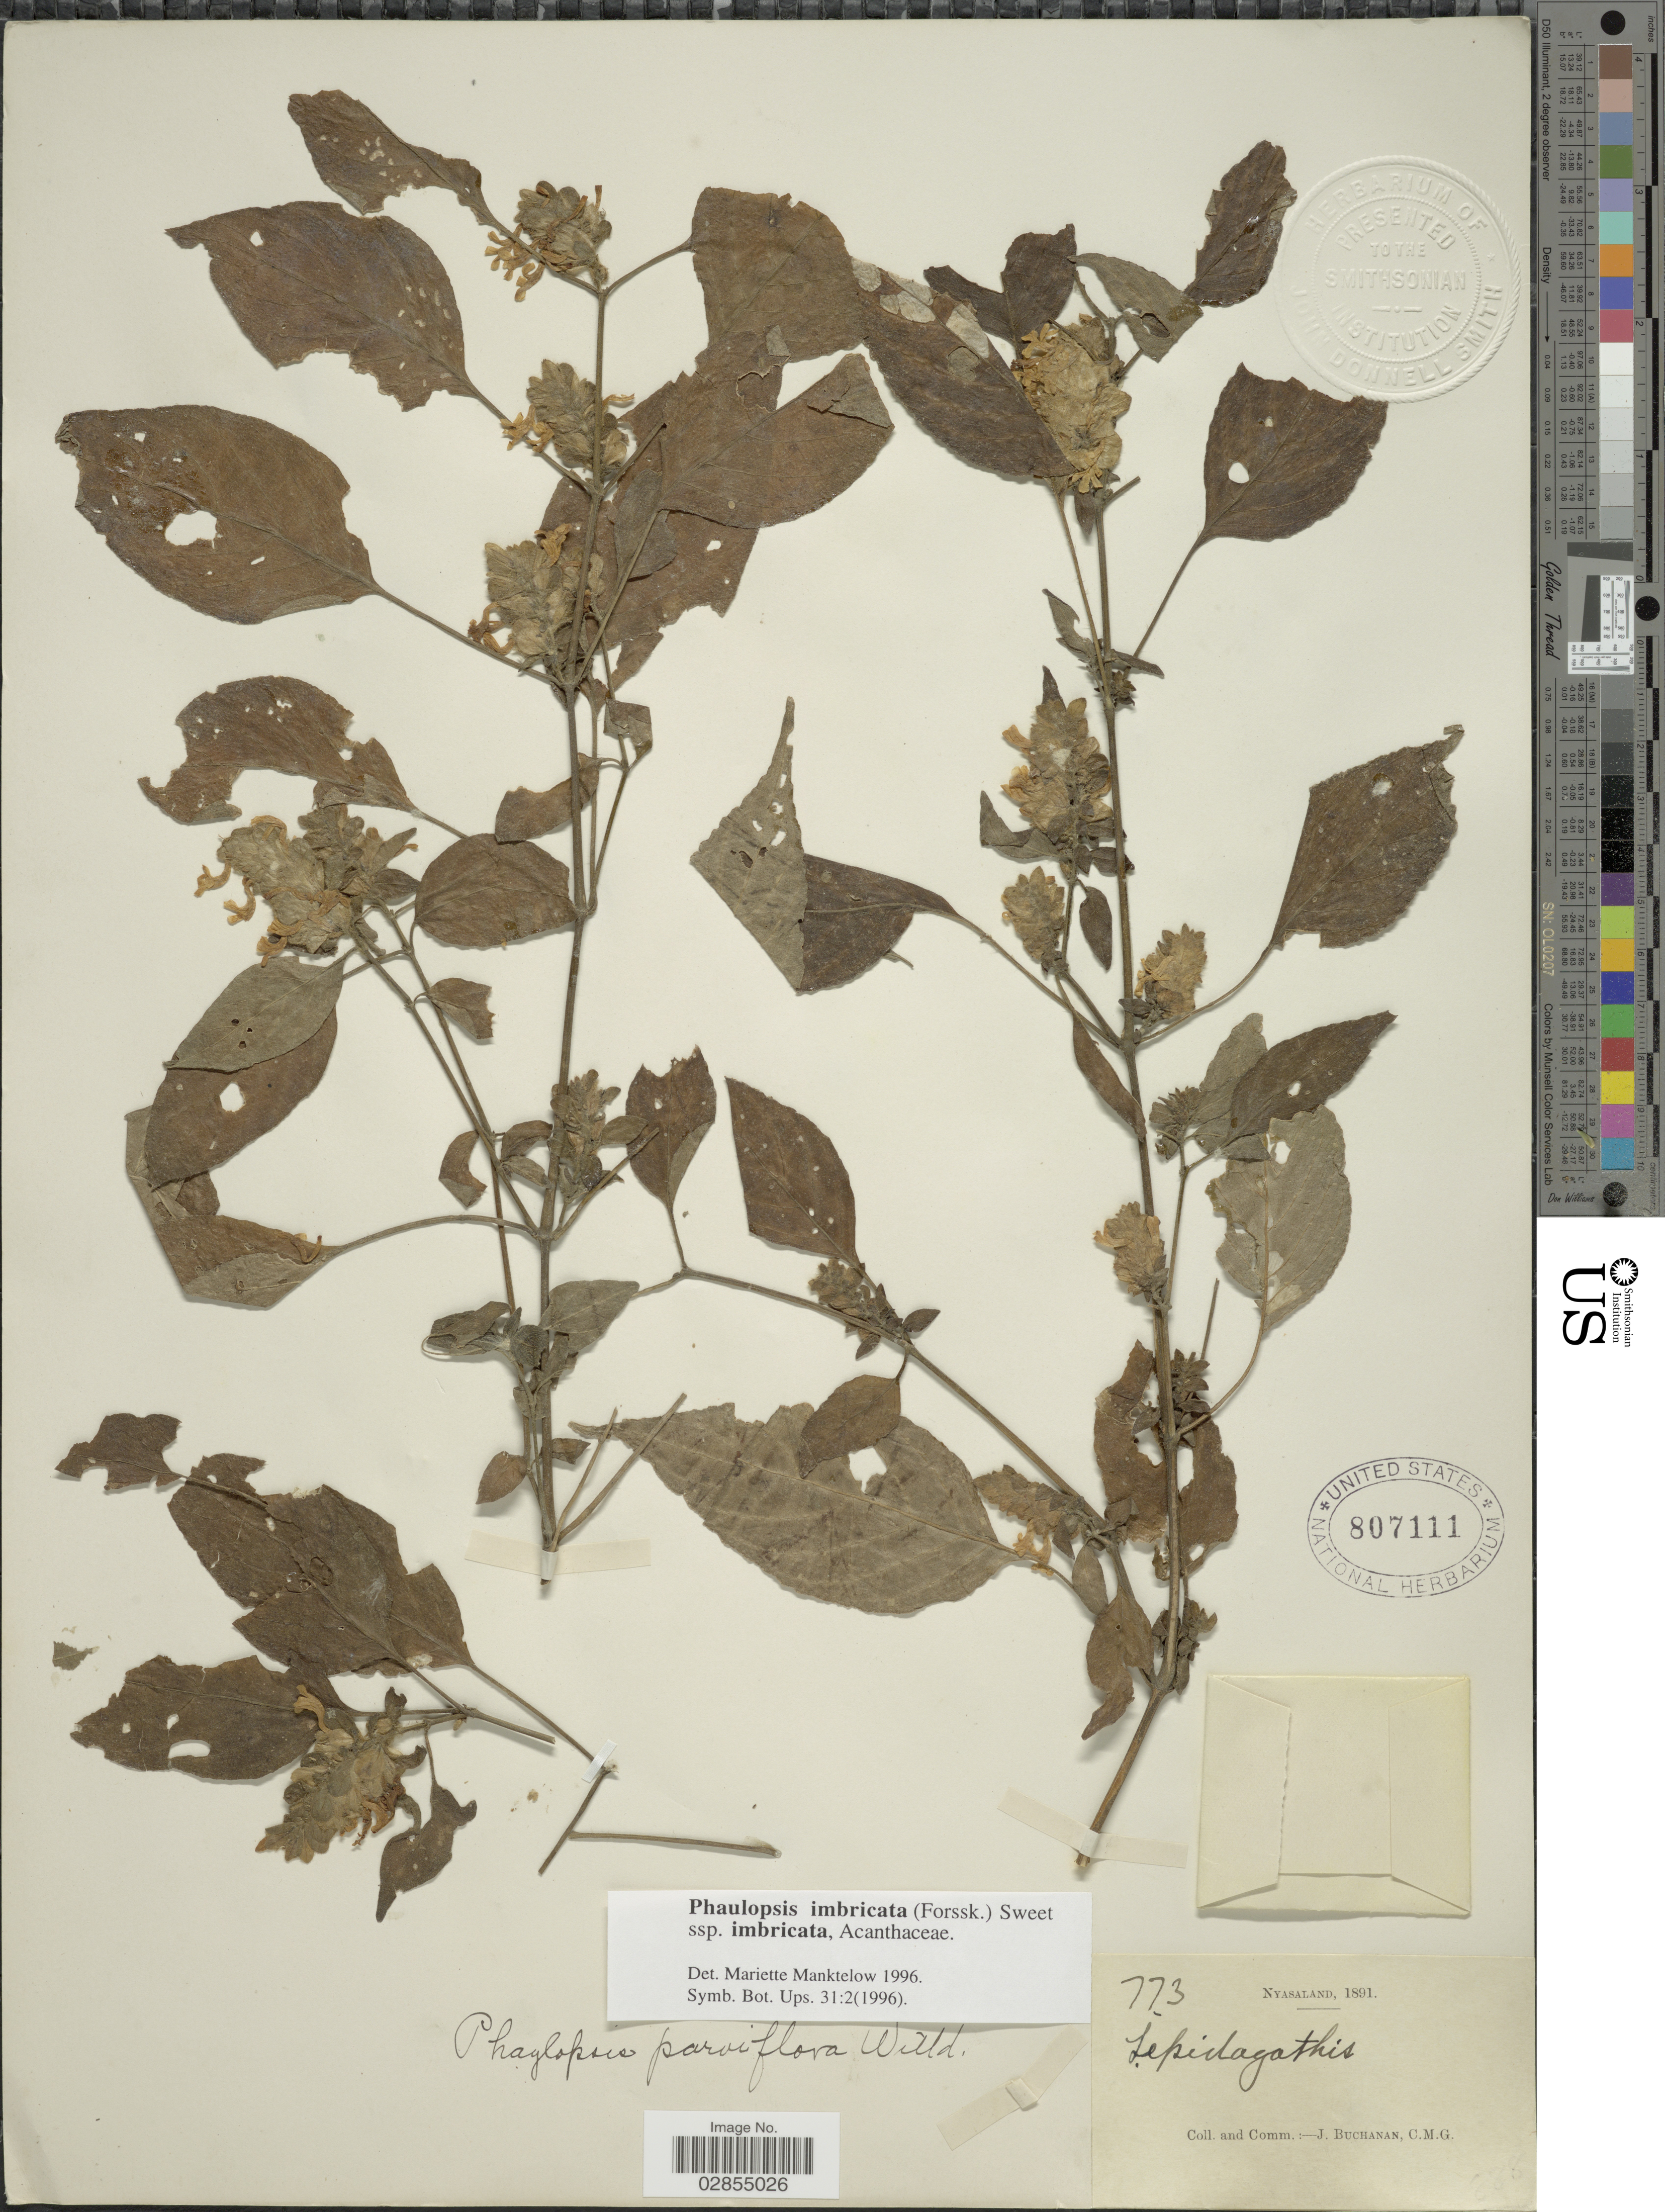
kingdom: Plantae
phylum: Tracheophyta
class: Magnoliopsida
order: Lamiales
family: Acanthaceae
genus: Phaulopsis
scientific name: Phaulopsis imbricata subsp. imbricata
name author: (Forssk.) Sweet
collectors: J. Buchanan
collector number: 773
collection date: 1891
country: Malawi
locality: Nyasaland.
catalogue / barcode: US 807111